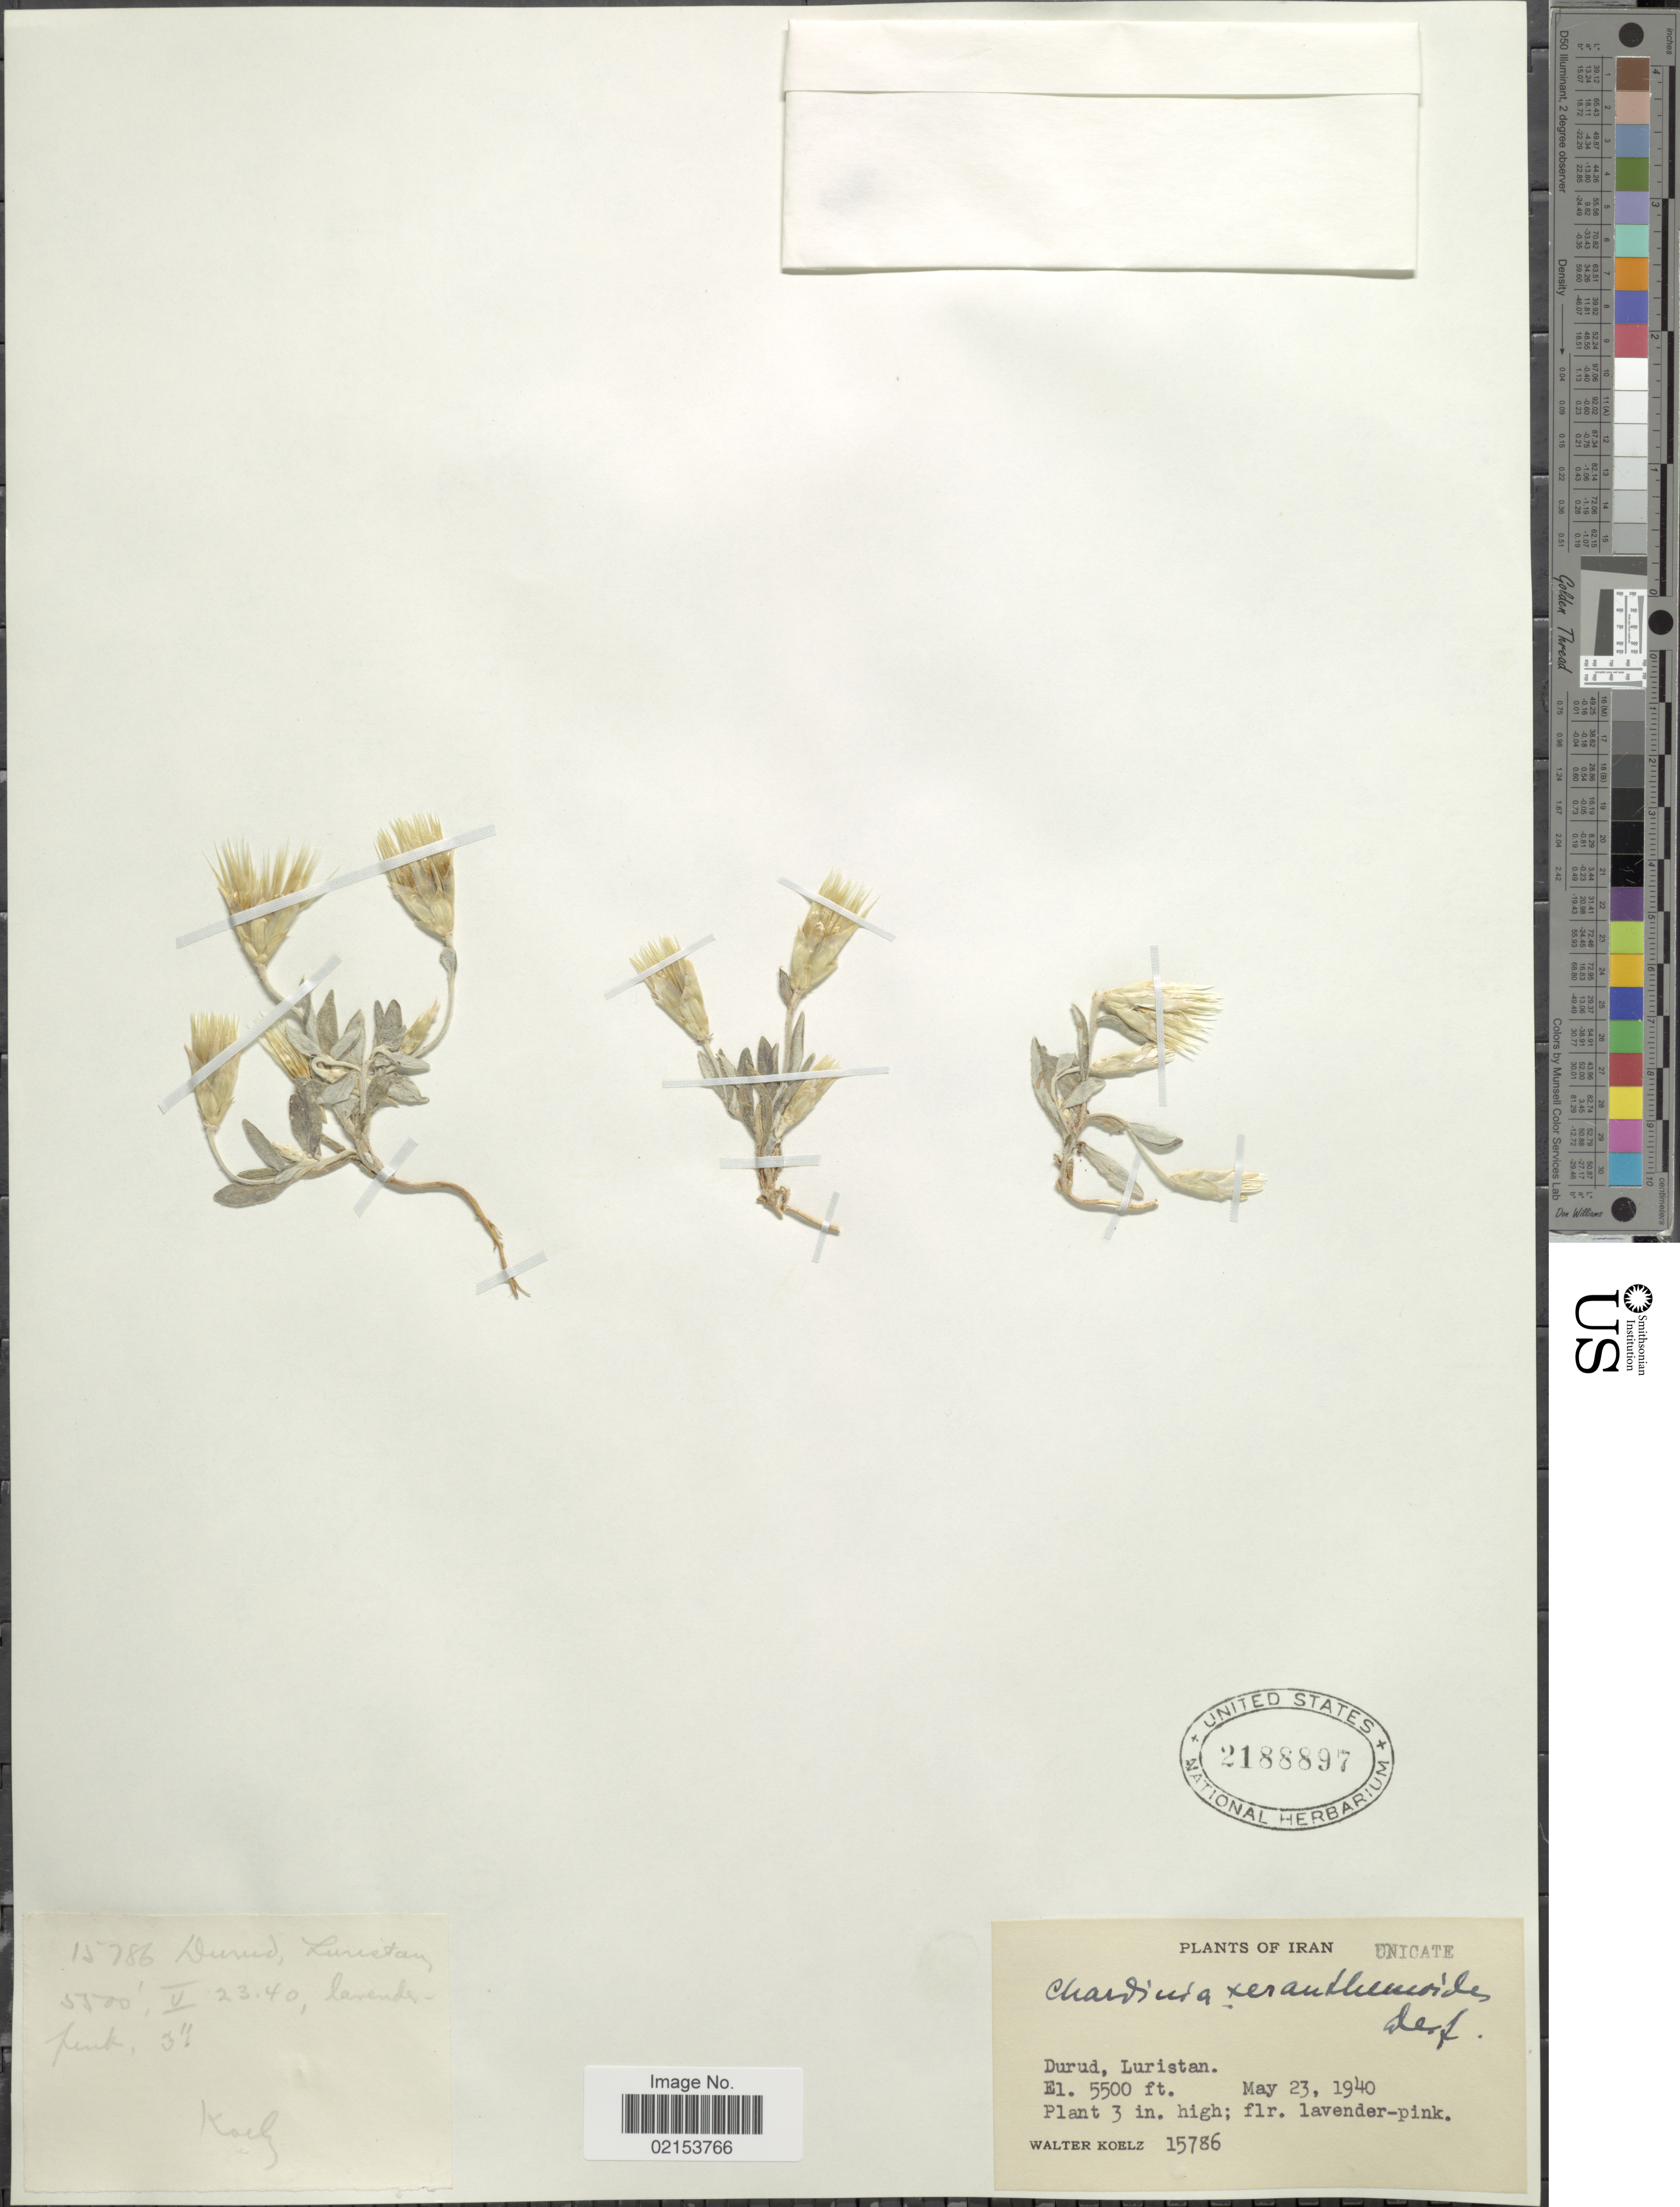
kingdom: Plantae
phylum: Tracheophyta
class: Magnoliopsida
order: Asterales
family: Asteraceae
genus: Chardinia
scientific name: Chardinia orientalis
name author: (L.) Kuntze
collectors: W. N. Koelz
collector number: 15786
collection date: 1940-05-23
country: Iran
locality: Durud, Luristan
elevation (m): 1676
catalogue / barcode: US 2188897